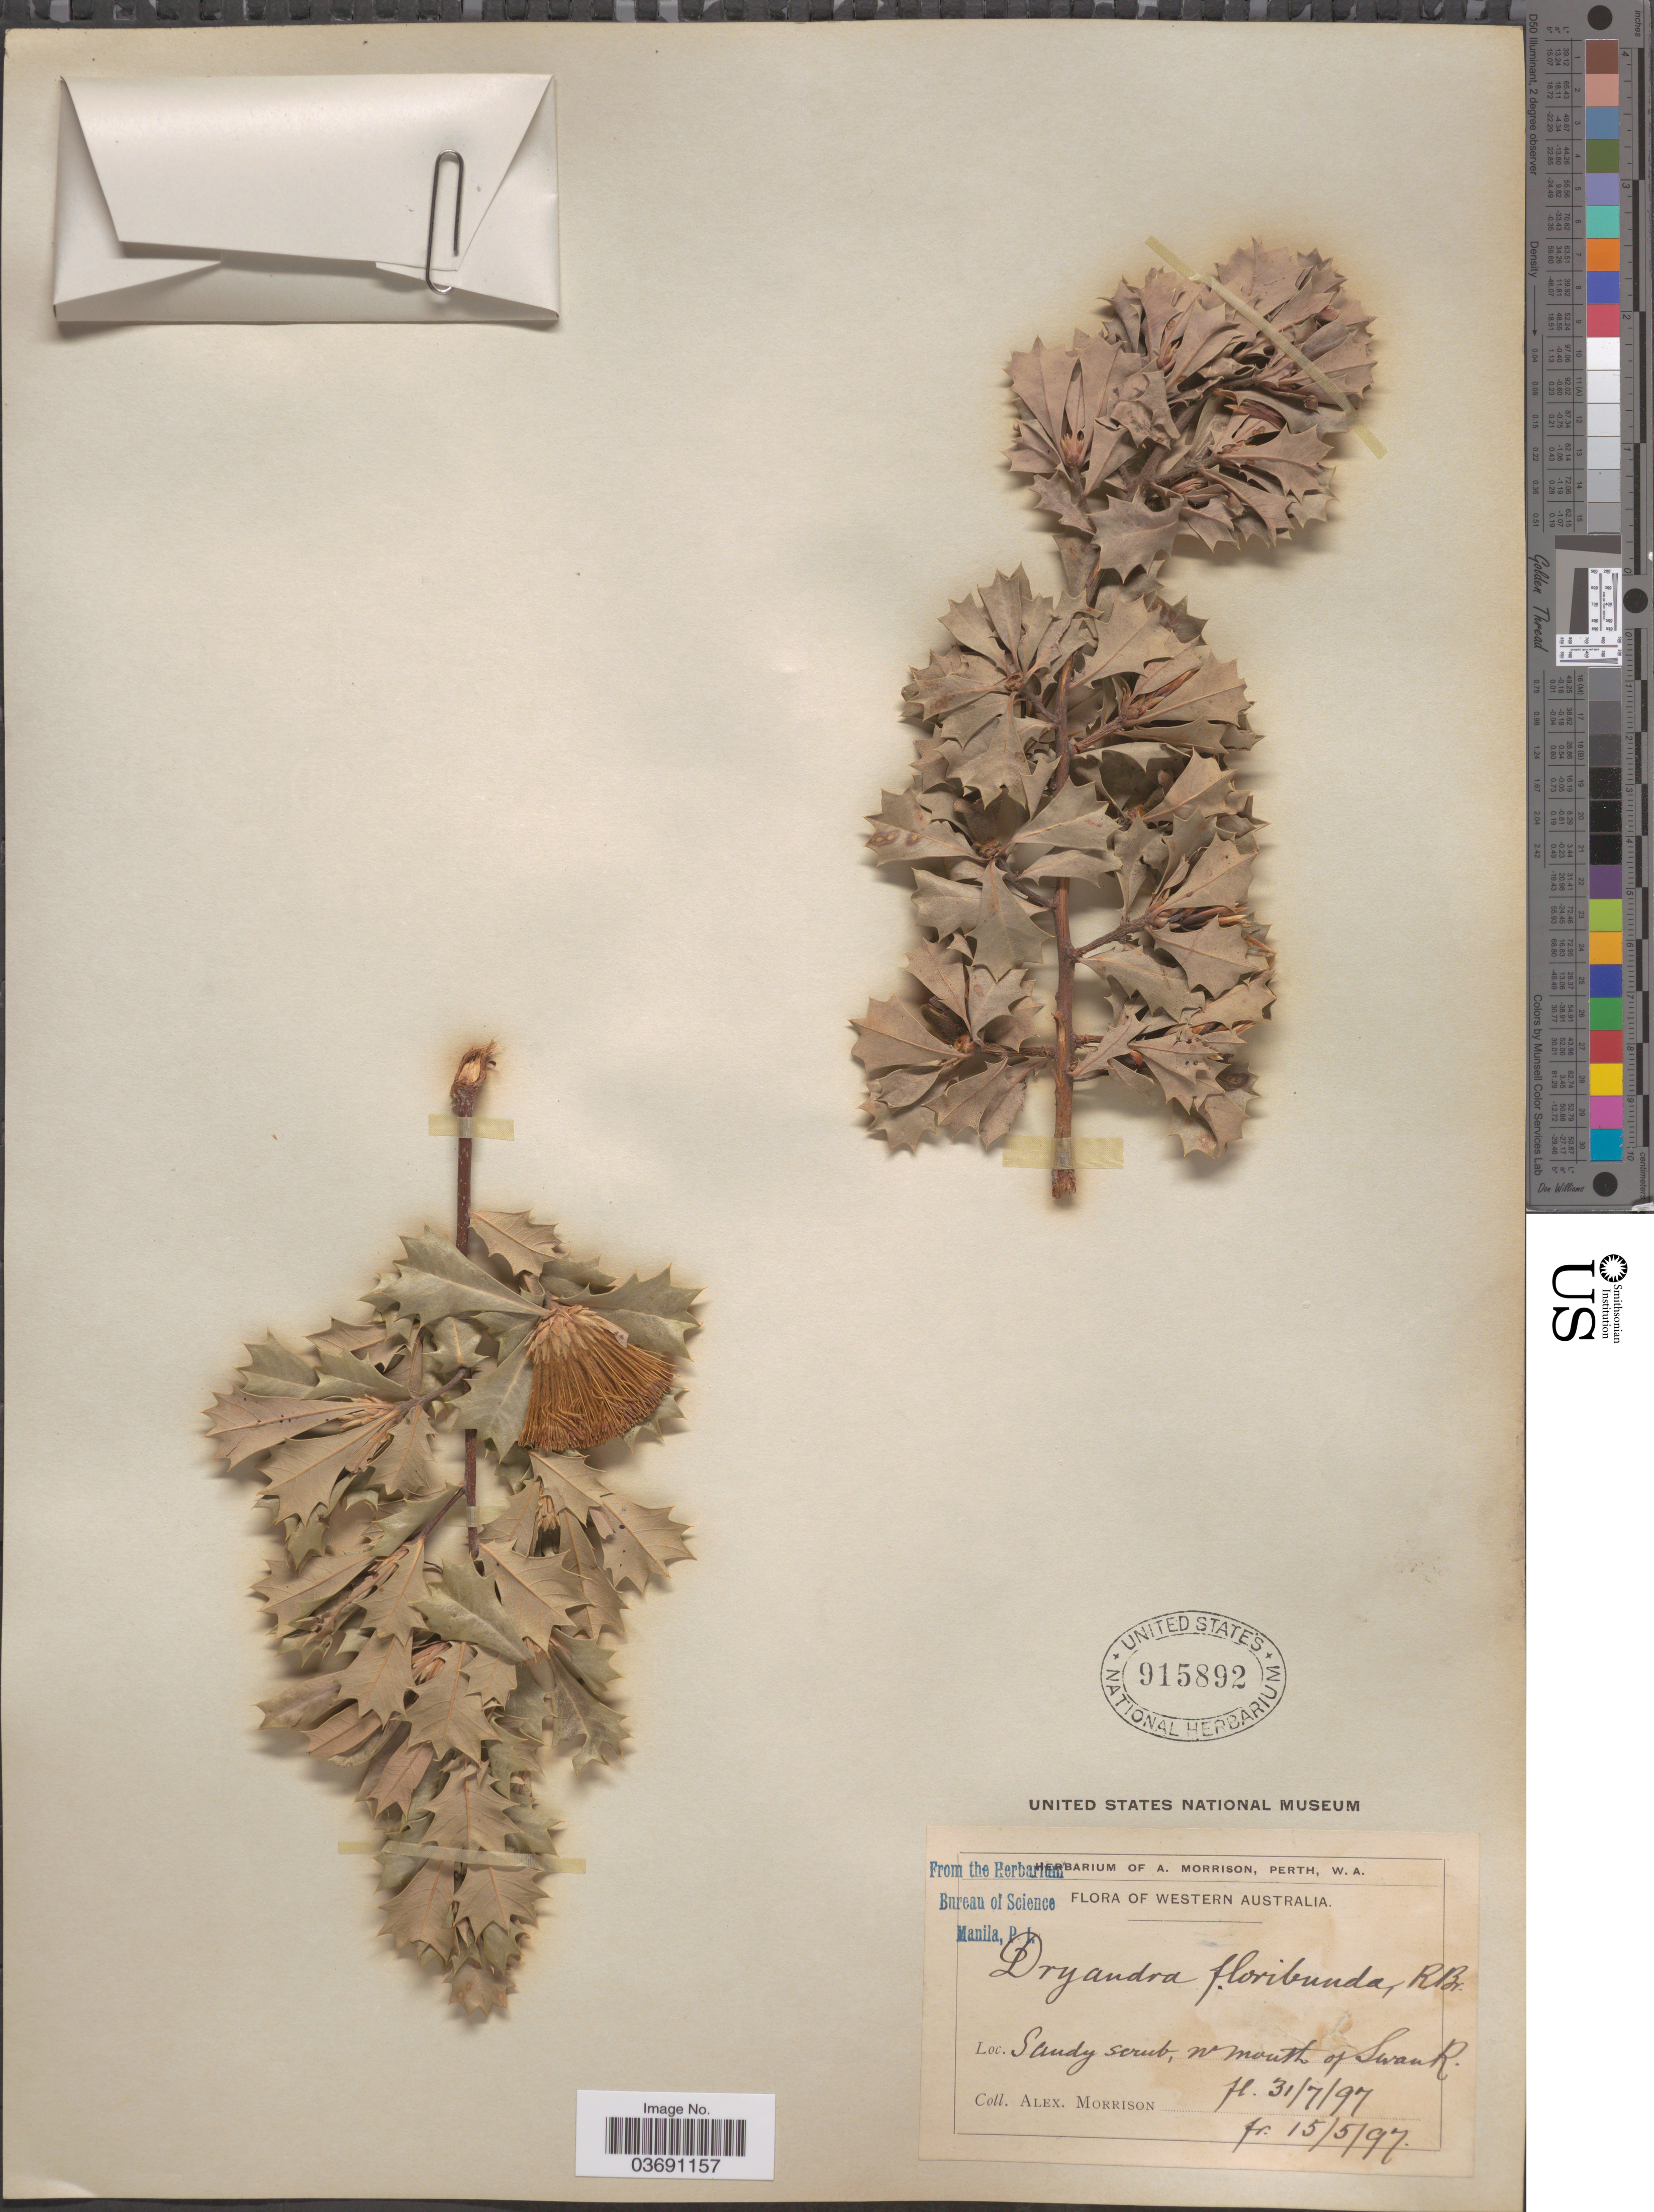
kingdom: Plantae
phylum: Tracheophyta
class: Magnoliopsida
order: Proteales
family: Proteaceae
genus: Dryandra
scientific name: Dryandra floribunda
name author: R. Br.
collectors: A. Morrison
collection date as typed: Transcribed d/m/y: 15/5/97 to 31/7/97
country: Australia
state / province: Western Australia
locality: Sandy scrub, w mouth of Swan R.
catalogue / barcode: US 915892